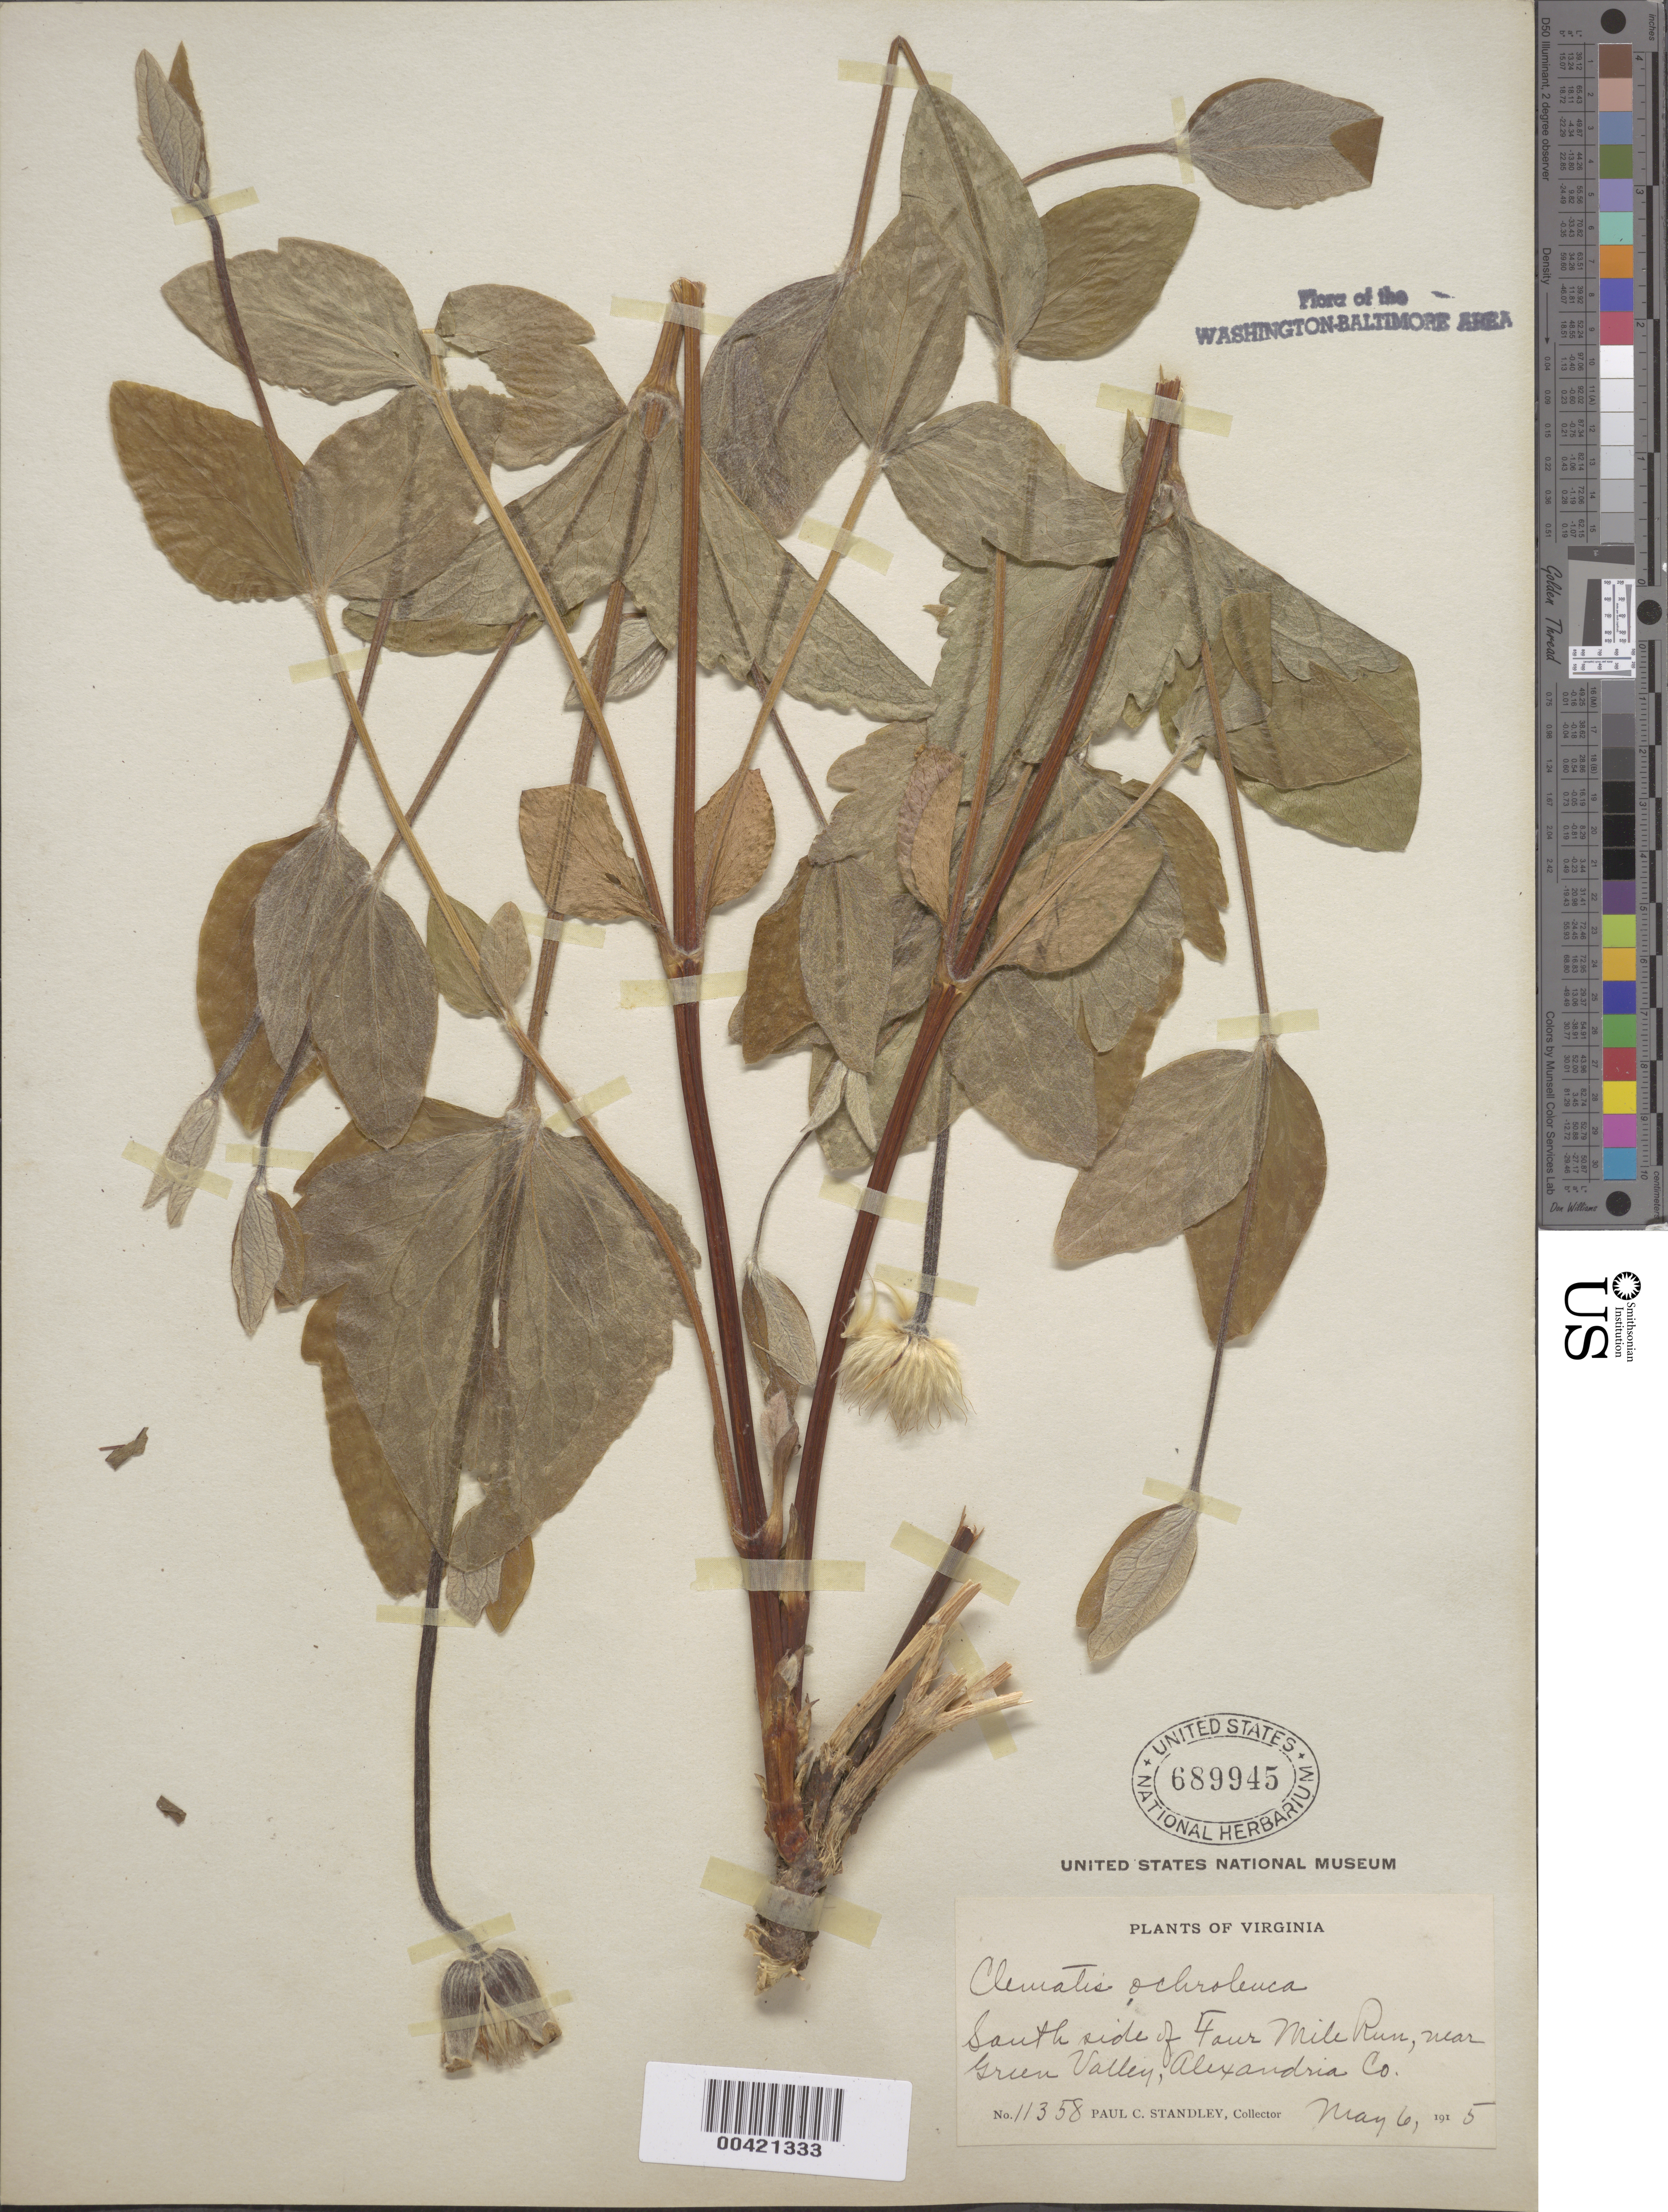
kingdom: Plantae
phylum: Tracheophyta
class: Magnoliopsida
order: Ranunculales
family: Ranunculaceae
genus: Clematis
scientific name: Clematis ochroleuca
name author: Aiton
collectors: P. C. Standley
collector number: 11358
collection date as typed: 06 May 1915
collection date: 1915-05-06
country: United States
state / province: Virginia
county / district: Arlington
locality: Four Mile Run near Green Valley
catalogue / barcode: US 689945